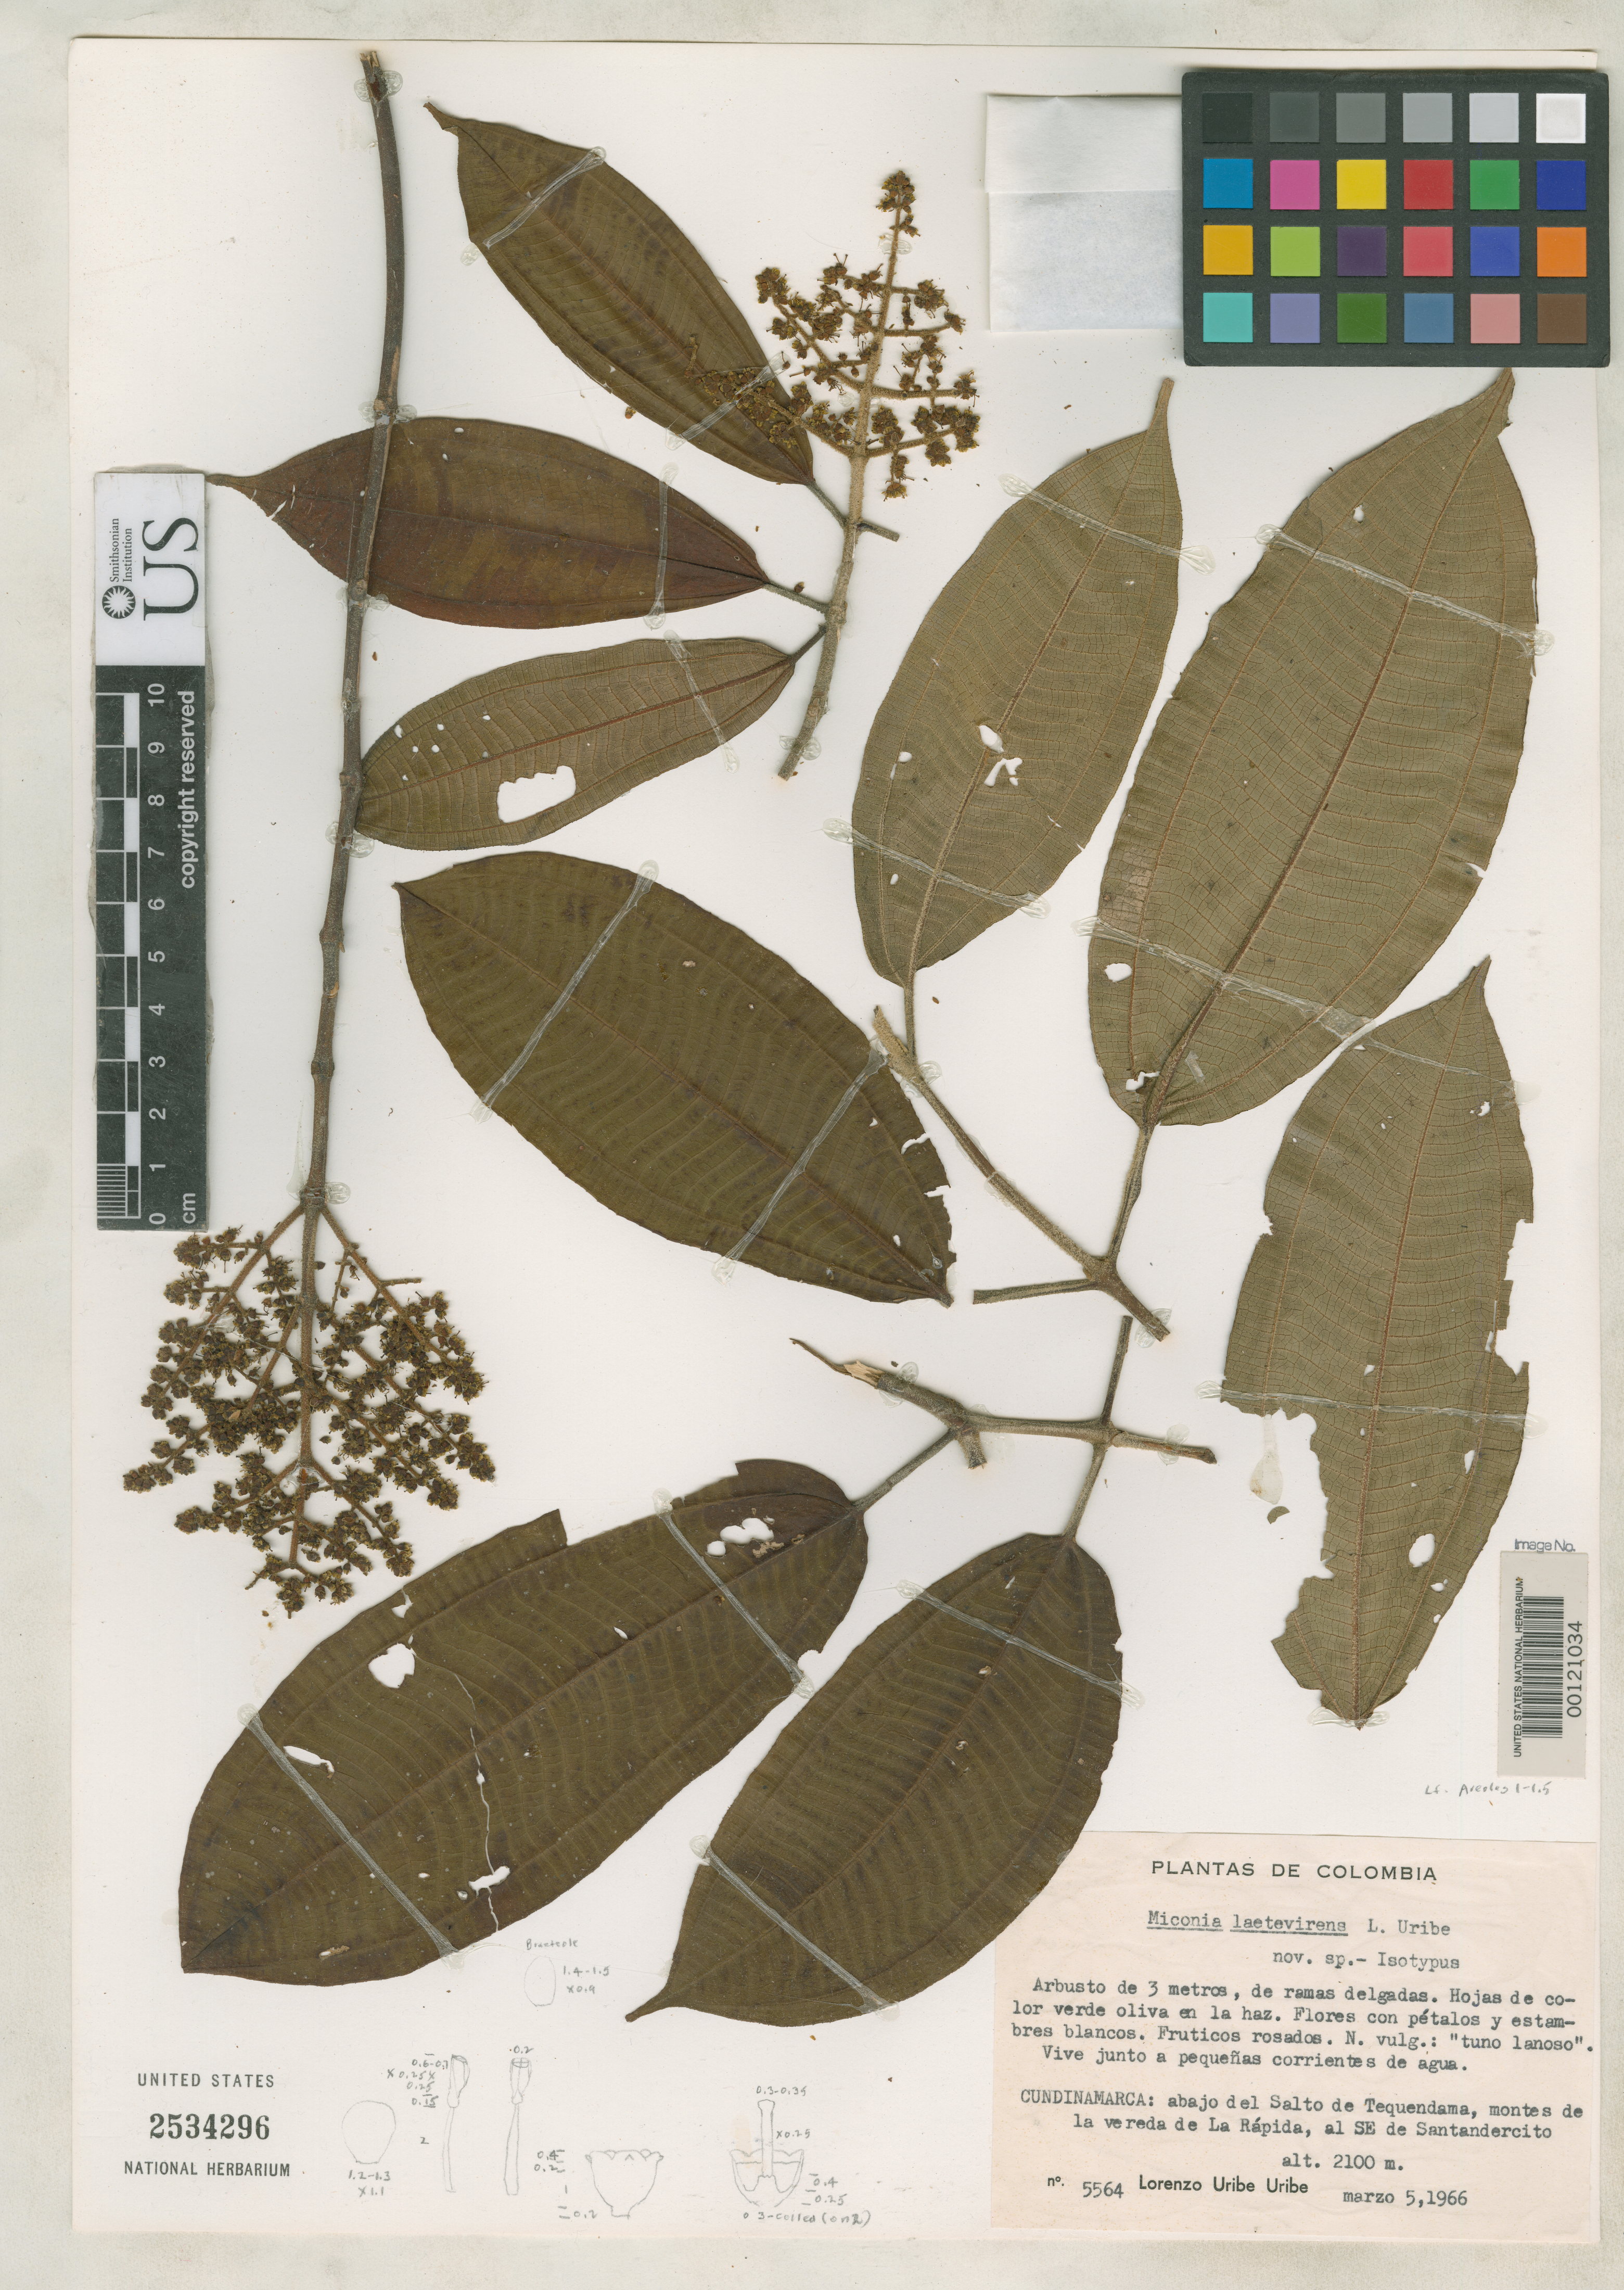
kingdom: Plantae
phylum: Tracheophyta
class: Magnoliopsida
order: Myrtales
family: Melastomataceae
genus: Miconia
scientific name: Miconia laetevirens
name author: L. Uribe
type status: Isotype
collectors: L. Uribe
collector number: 5564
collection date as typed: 05 May 1966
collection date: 1966-05-05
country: Colombia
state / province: Cundinamarca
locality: Below Salto de Tequendama.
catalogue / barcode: US 2534296